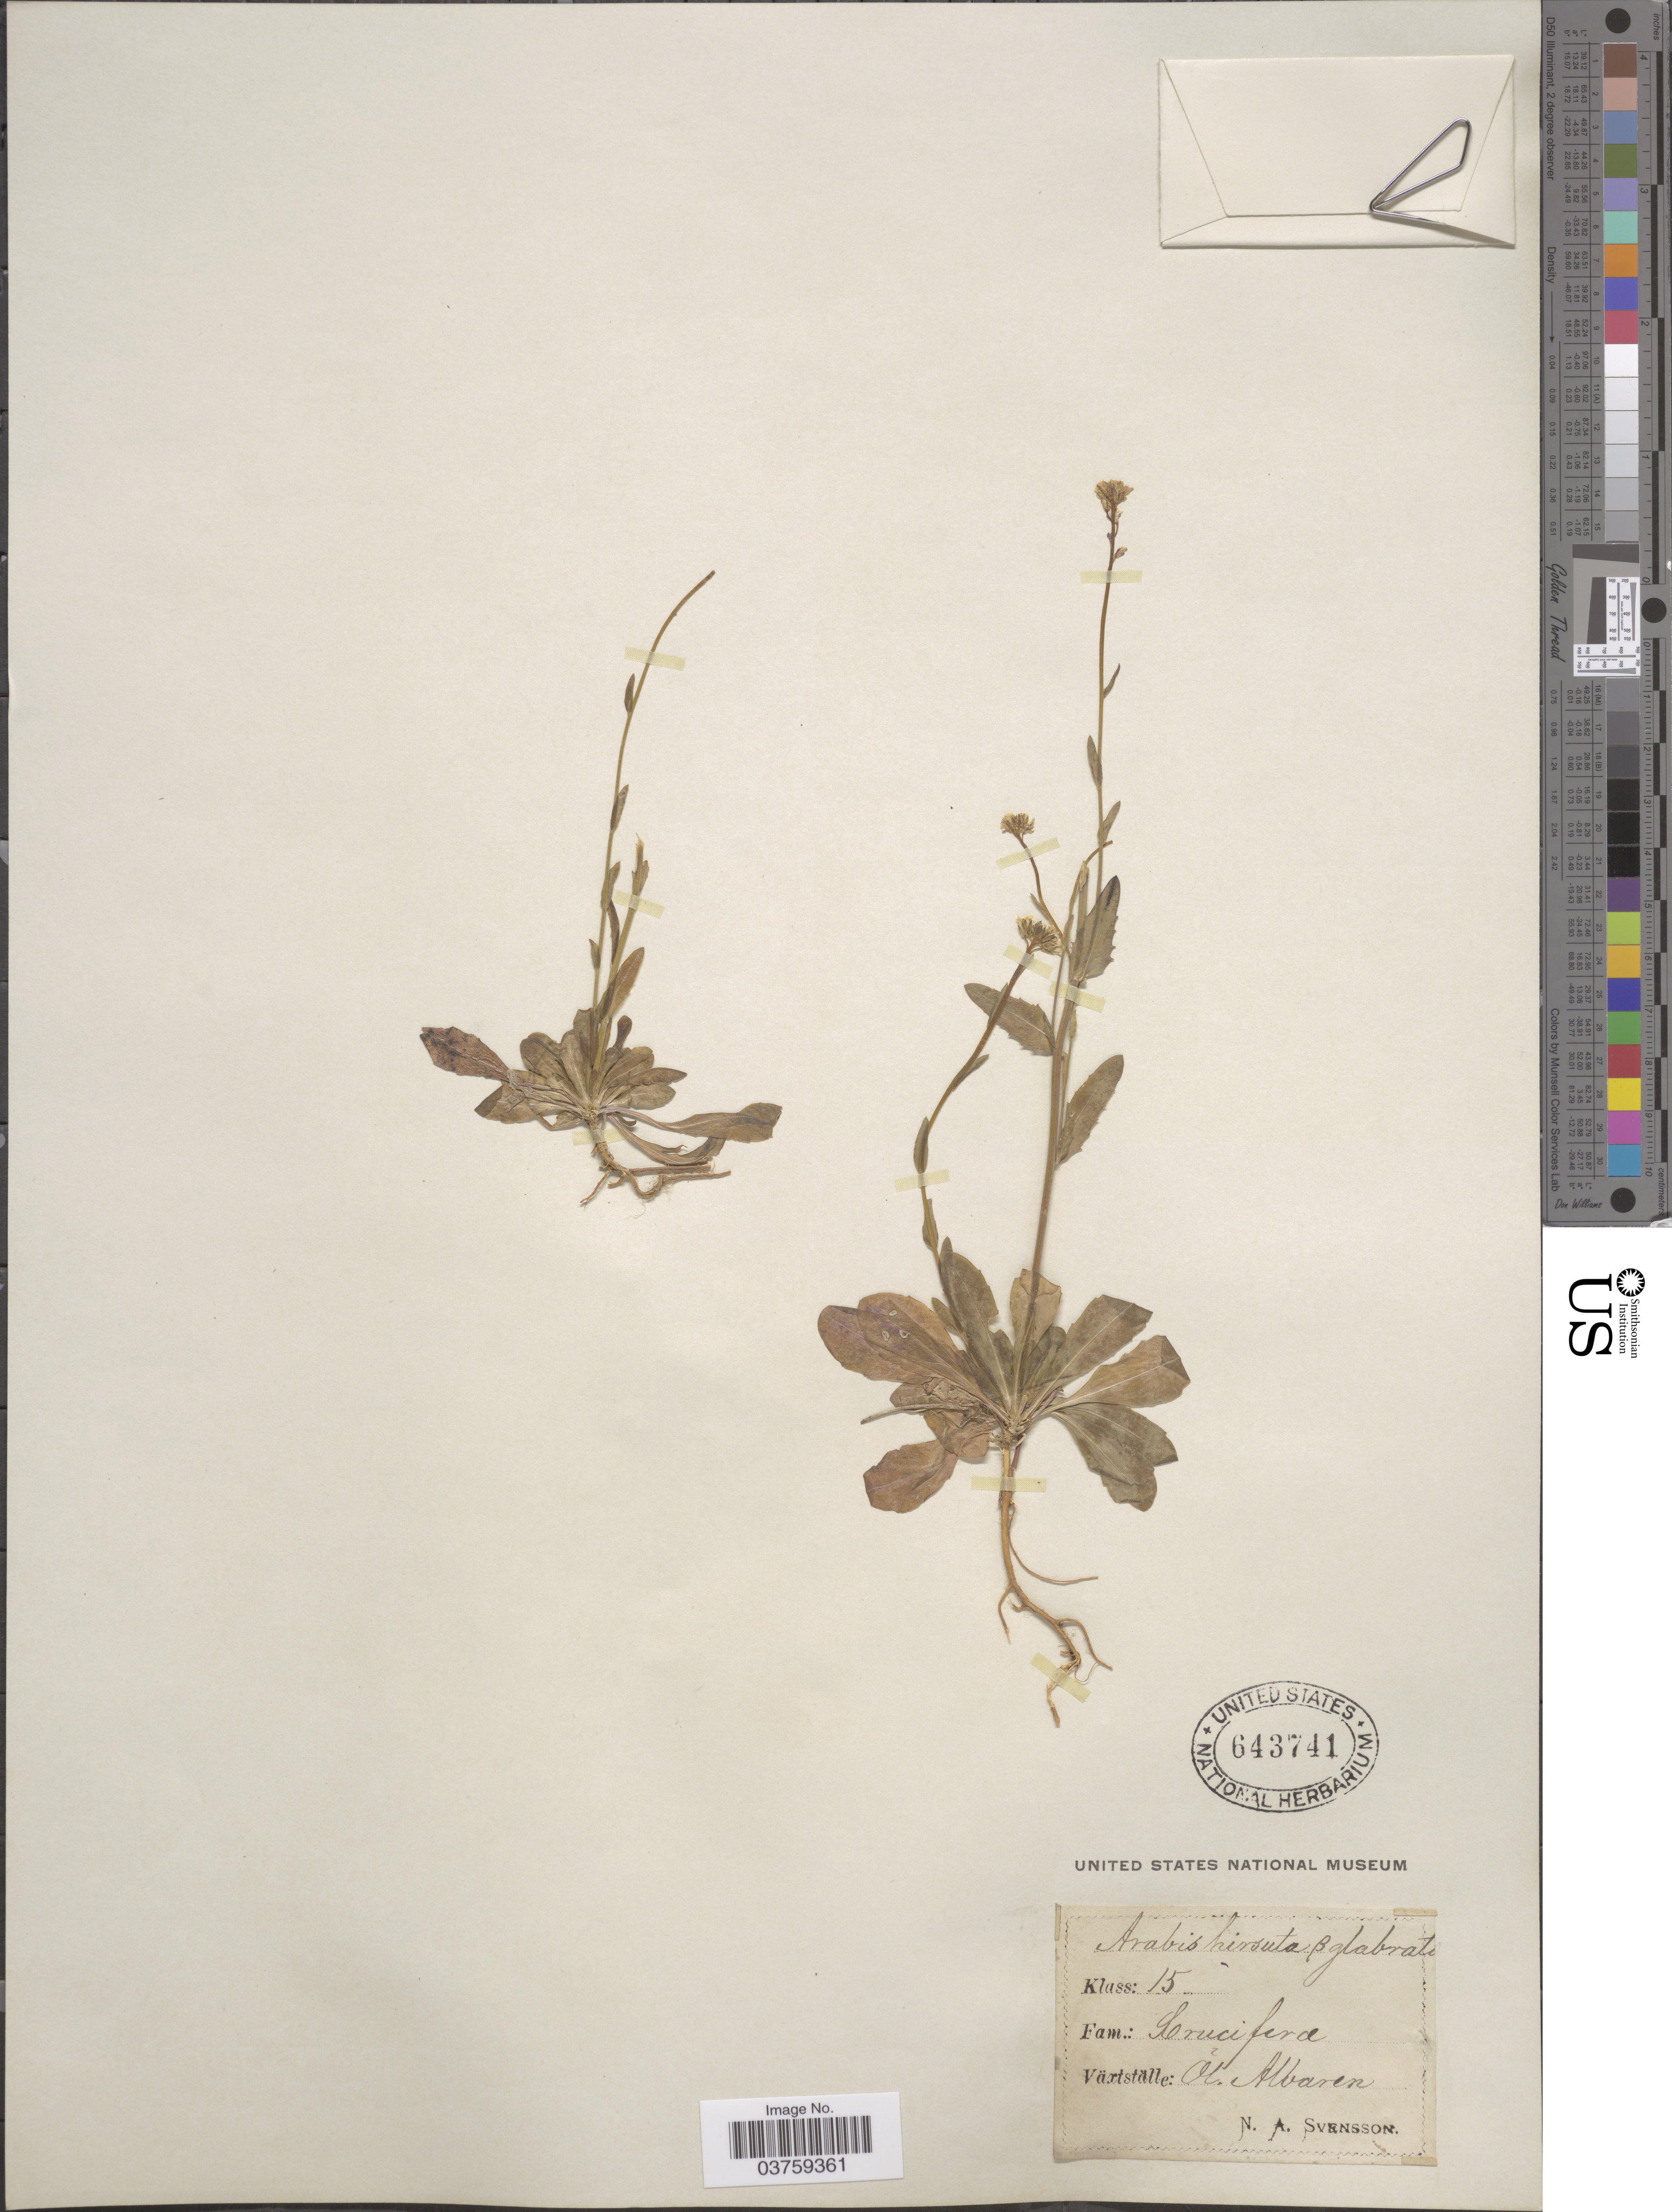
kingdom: Plantae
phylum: Tracheophyta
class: Magnoliopsida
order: Brassicales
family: Brassicaceae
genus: Arabis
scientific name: Arabis hirsuta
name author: (L.) Scop.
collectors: N. Svensson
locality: Ol. Alvaren.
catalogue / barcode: US 643741